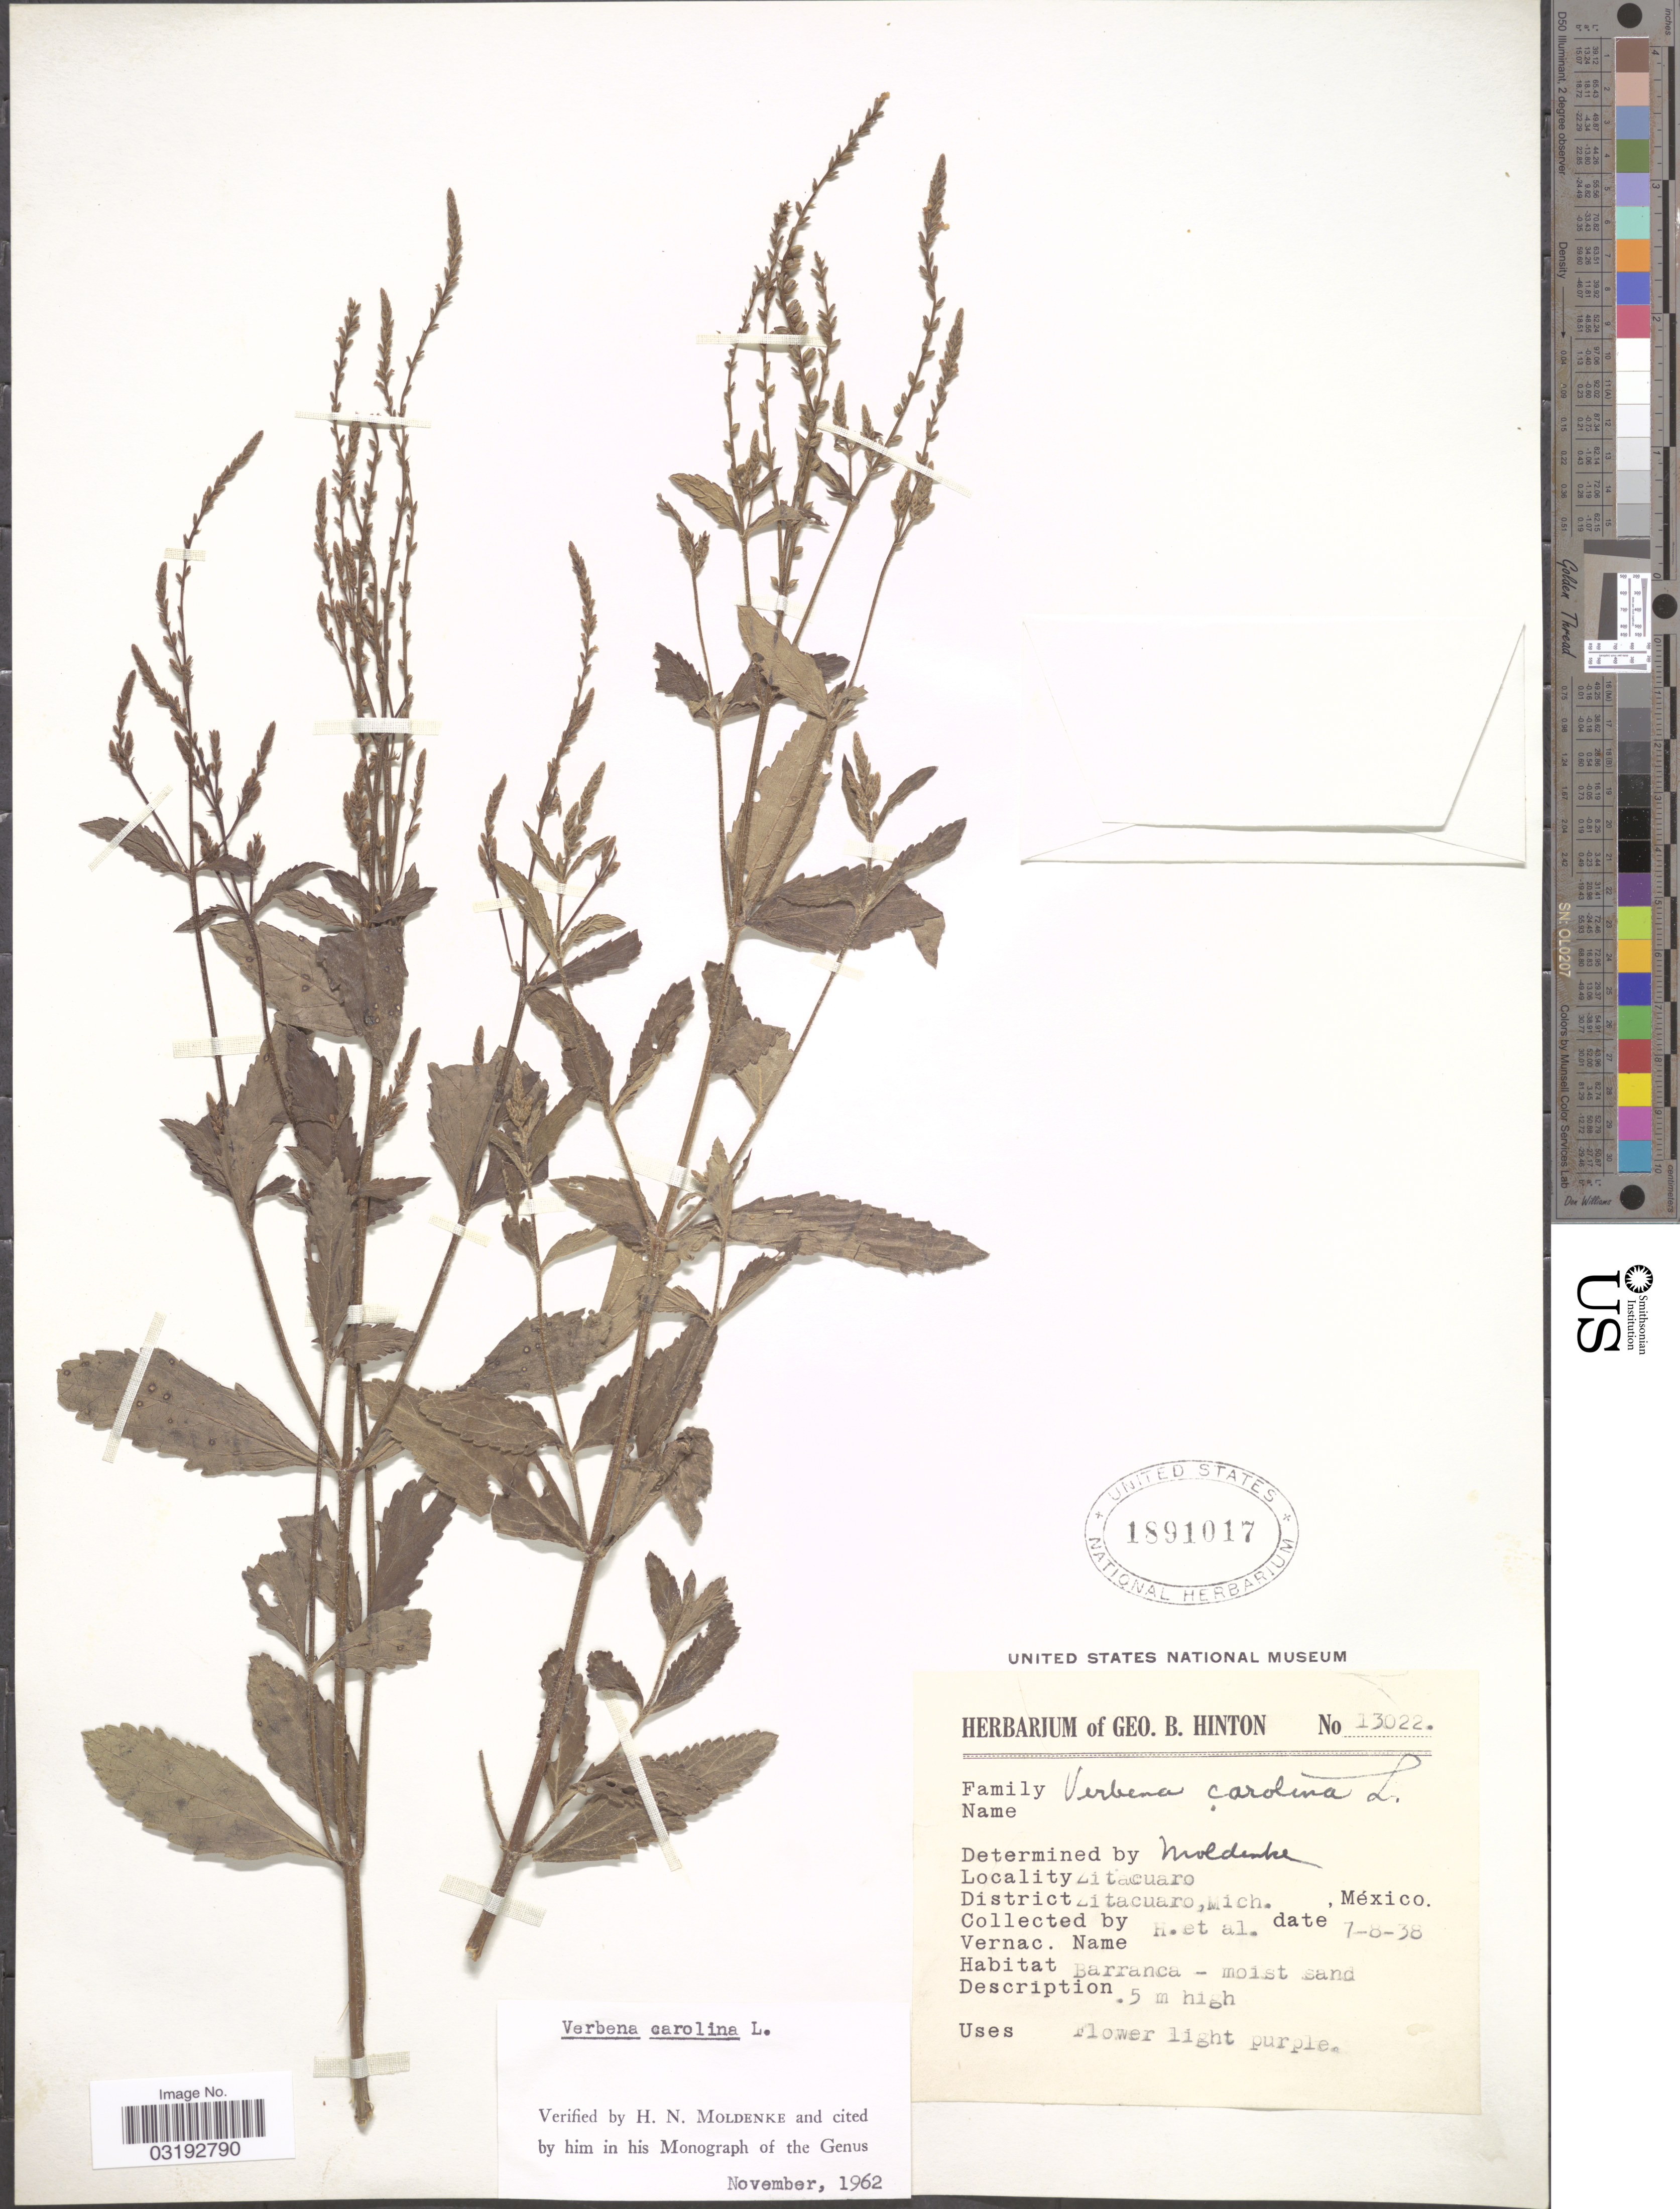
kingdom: Plantae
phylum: Tracheophyta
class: Magnoliopsida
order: Lamiales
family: Verbenaceae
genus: Verbena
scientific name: Verbena carolina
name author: L.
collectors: G. B. Hinton & et al.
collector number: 13022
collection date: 1938-08-07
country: Mexico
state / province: Michoacán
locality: Zitacuaro. District Zitacuaro.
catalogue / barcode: US 1891017